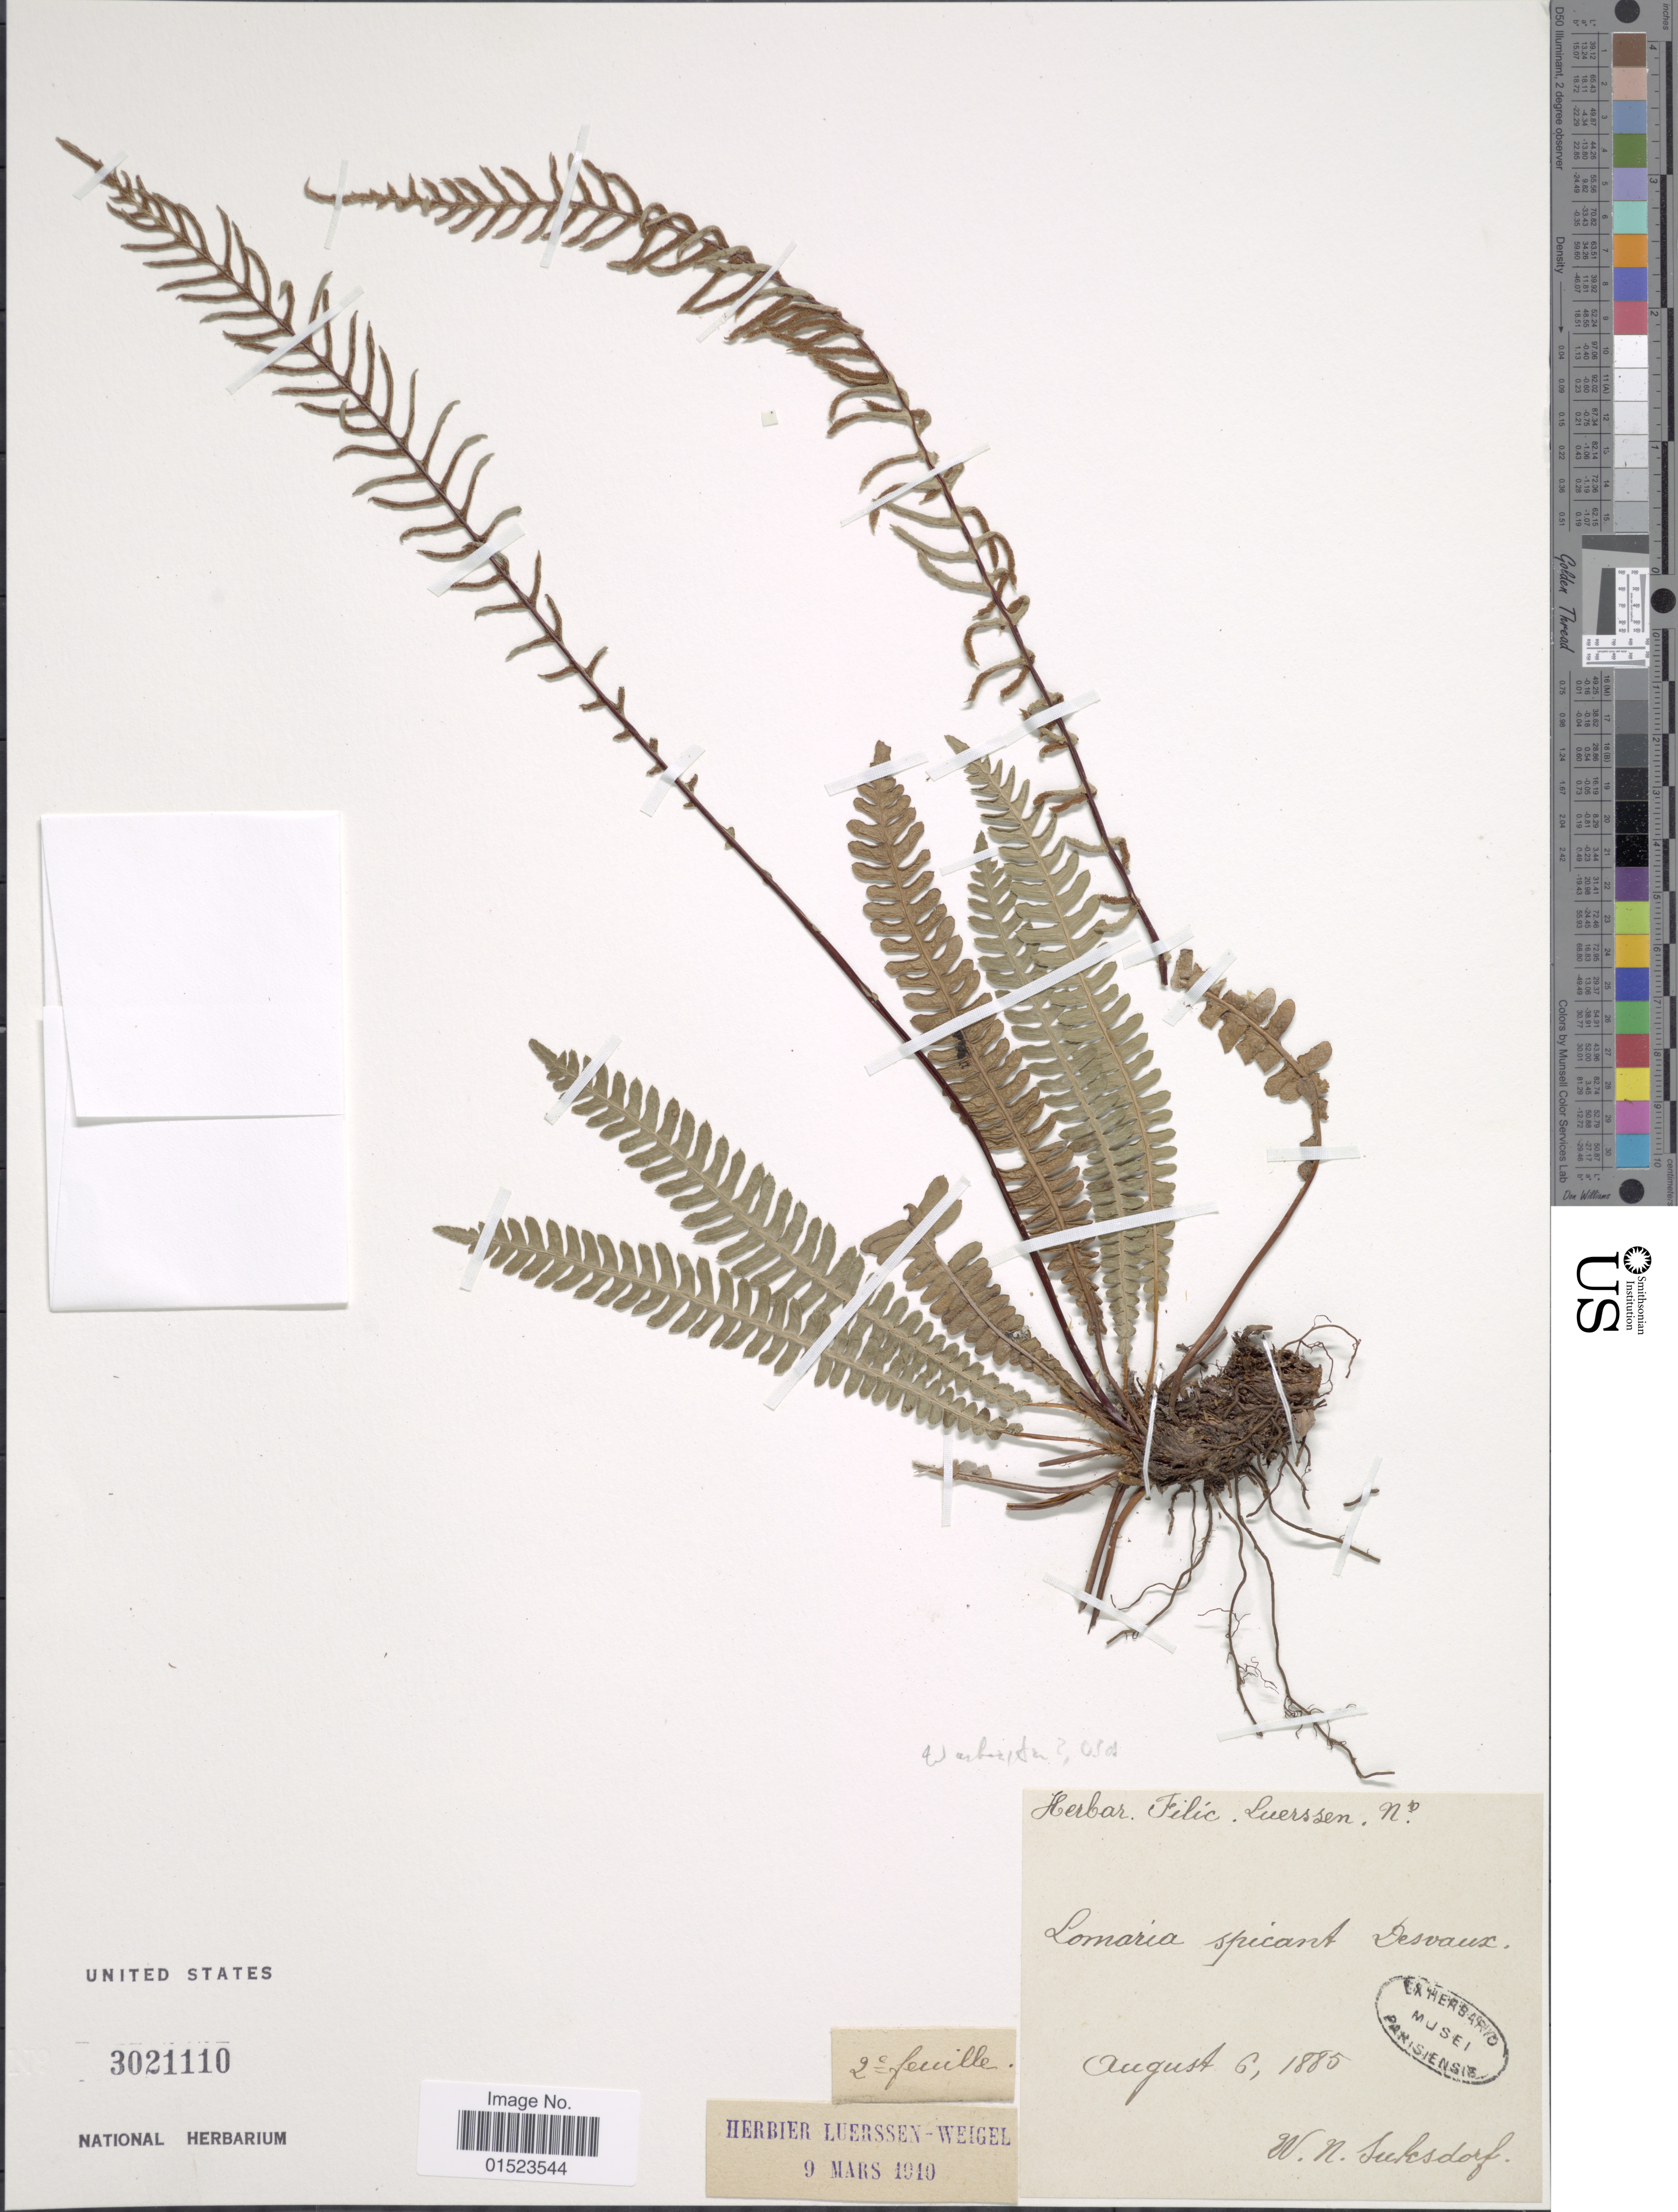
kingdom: Plantae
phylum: Tracheophyta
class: Polypodiopsida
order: Polypodiales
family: Blechnaceae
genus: Blechnum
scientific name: Blechnum spicant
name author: (L.) Sm.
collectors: W. N. Suksdorf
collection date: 1885-08-06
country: United States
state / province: Washington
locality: Lomaria Specanr Desvaux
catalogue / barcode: US 3021110